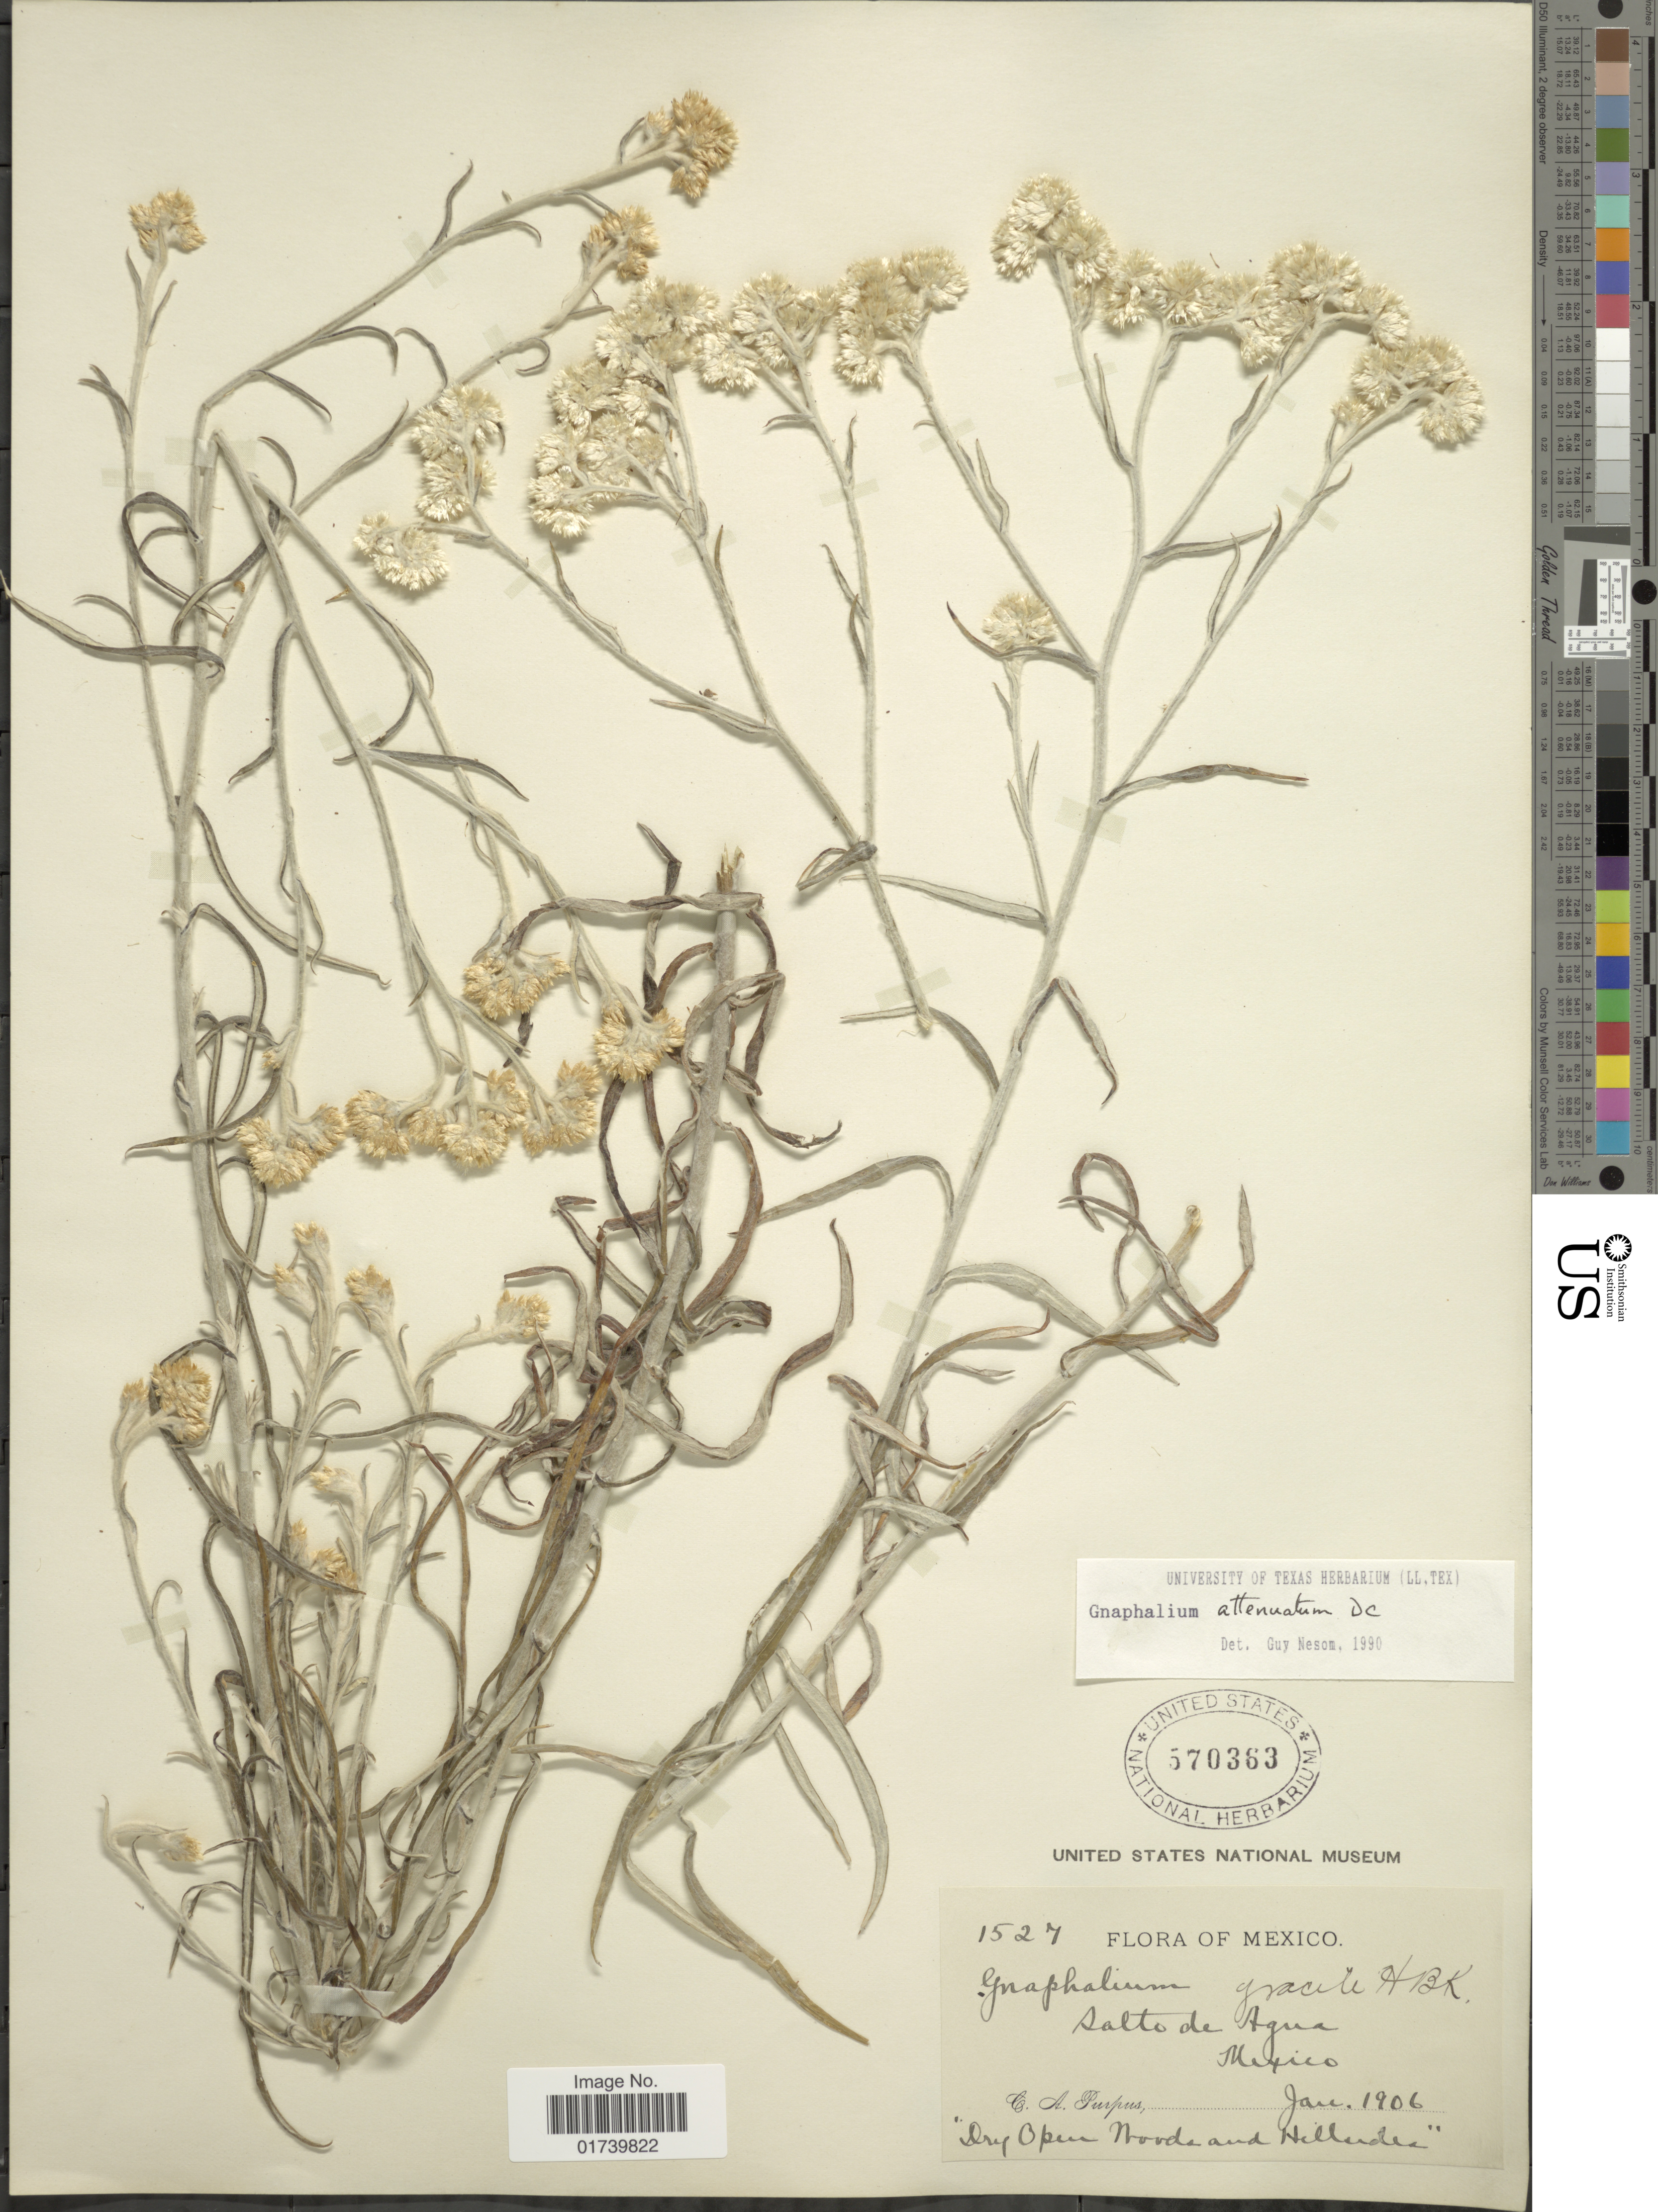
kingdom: Plantae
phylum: Tracheophyta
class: Magnoliopsida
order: Asterales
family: Asteraceae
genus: Pseudognaphalium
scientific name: Pseudognaphalium attenuatum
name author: (DC.) Anderb.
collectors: C. A. Purpus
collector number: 1527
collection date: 1906-01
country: Mexico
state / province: México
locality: Salto de Agua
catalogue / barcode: US 570363